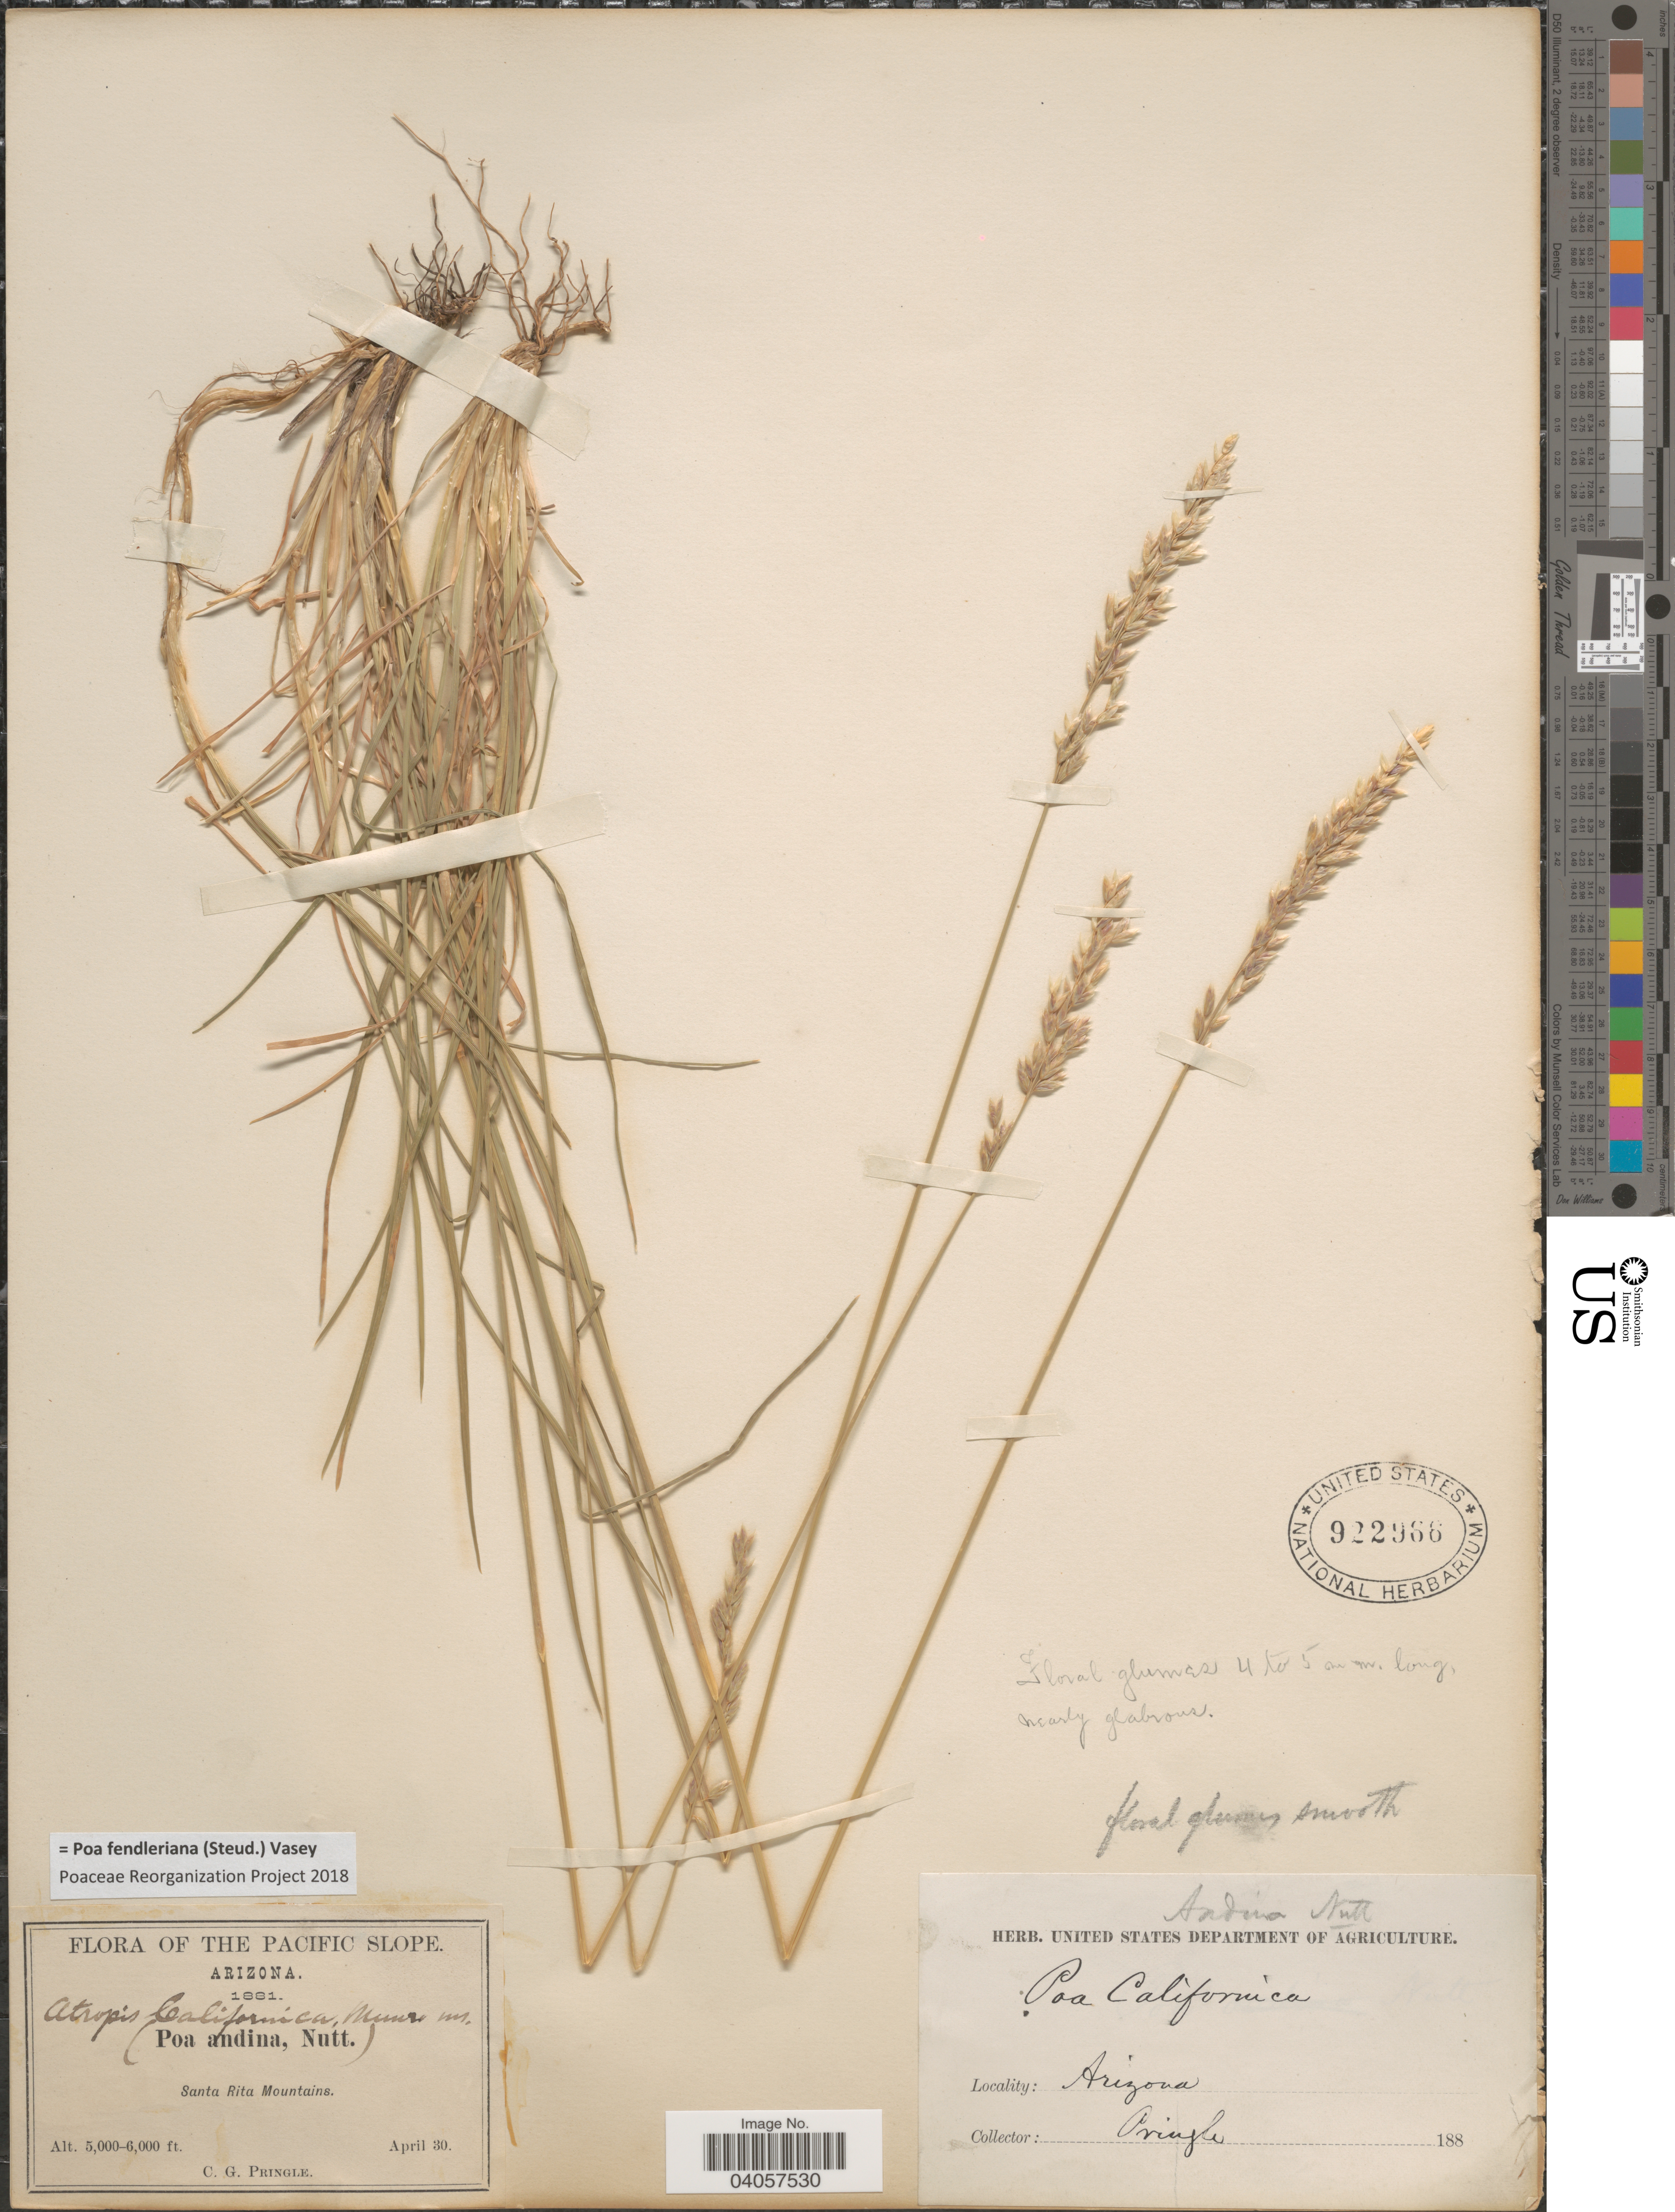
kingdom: Plantae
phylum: Tracheophyta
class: Liliopsida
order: Poales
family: Poaceae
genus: Poa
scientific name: Poa fendleriana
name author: (Steud.) Vasey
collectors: C. G. Pringle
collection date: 1881-04-30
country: United States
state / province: Arizona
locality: Pacific Slope. Santa Rita Mountains.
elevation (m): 1524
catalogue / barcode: US 922966